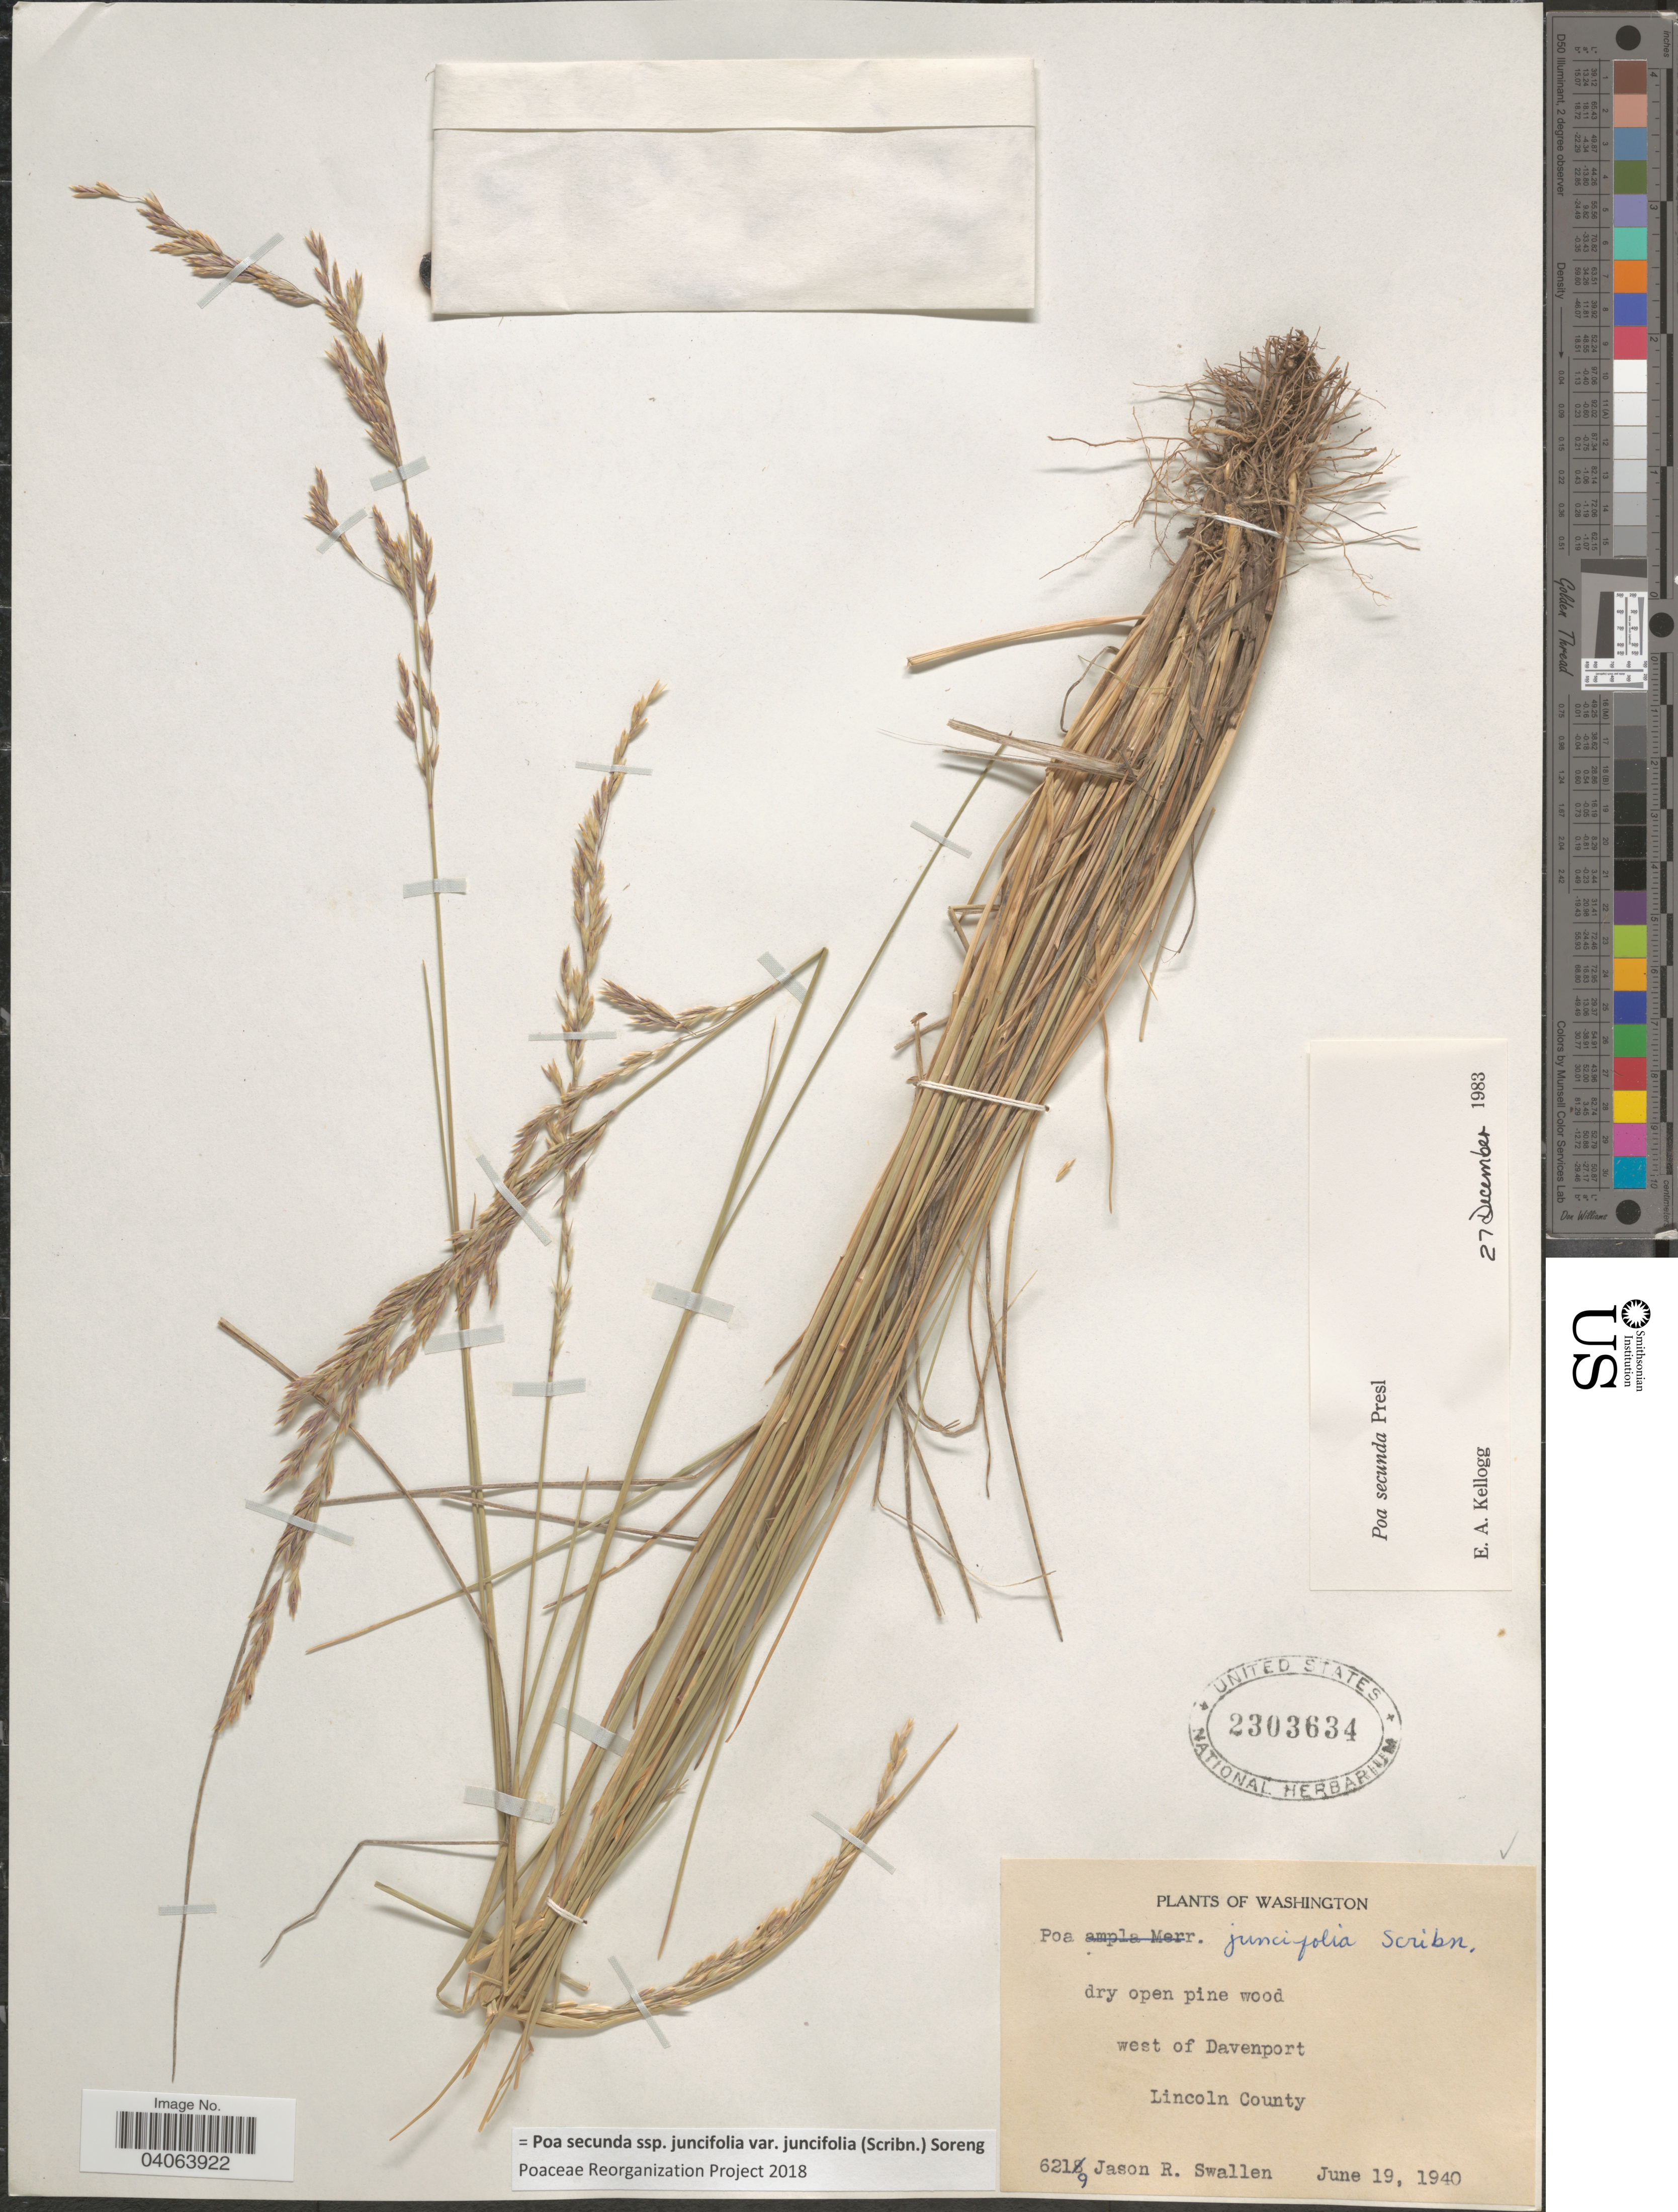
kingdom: Plantae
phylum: Tracheophyta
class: Liliopsida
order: Poales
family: Poaceae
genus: Poa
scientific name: Poa secunda subsp. juncifolia var. juncifolia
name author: (Scribn.) Soreng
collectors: J. R. Swallen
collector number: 6219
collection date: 1940-06-19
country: United States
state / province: Washington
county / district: Lincoln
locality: West of Daveport. Lincoln County.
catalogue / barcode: US 2303634